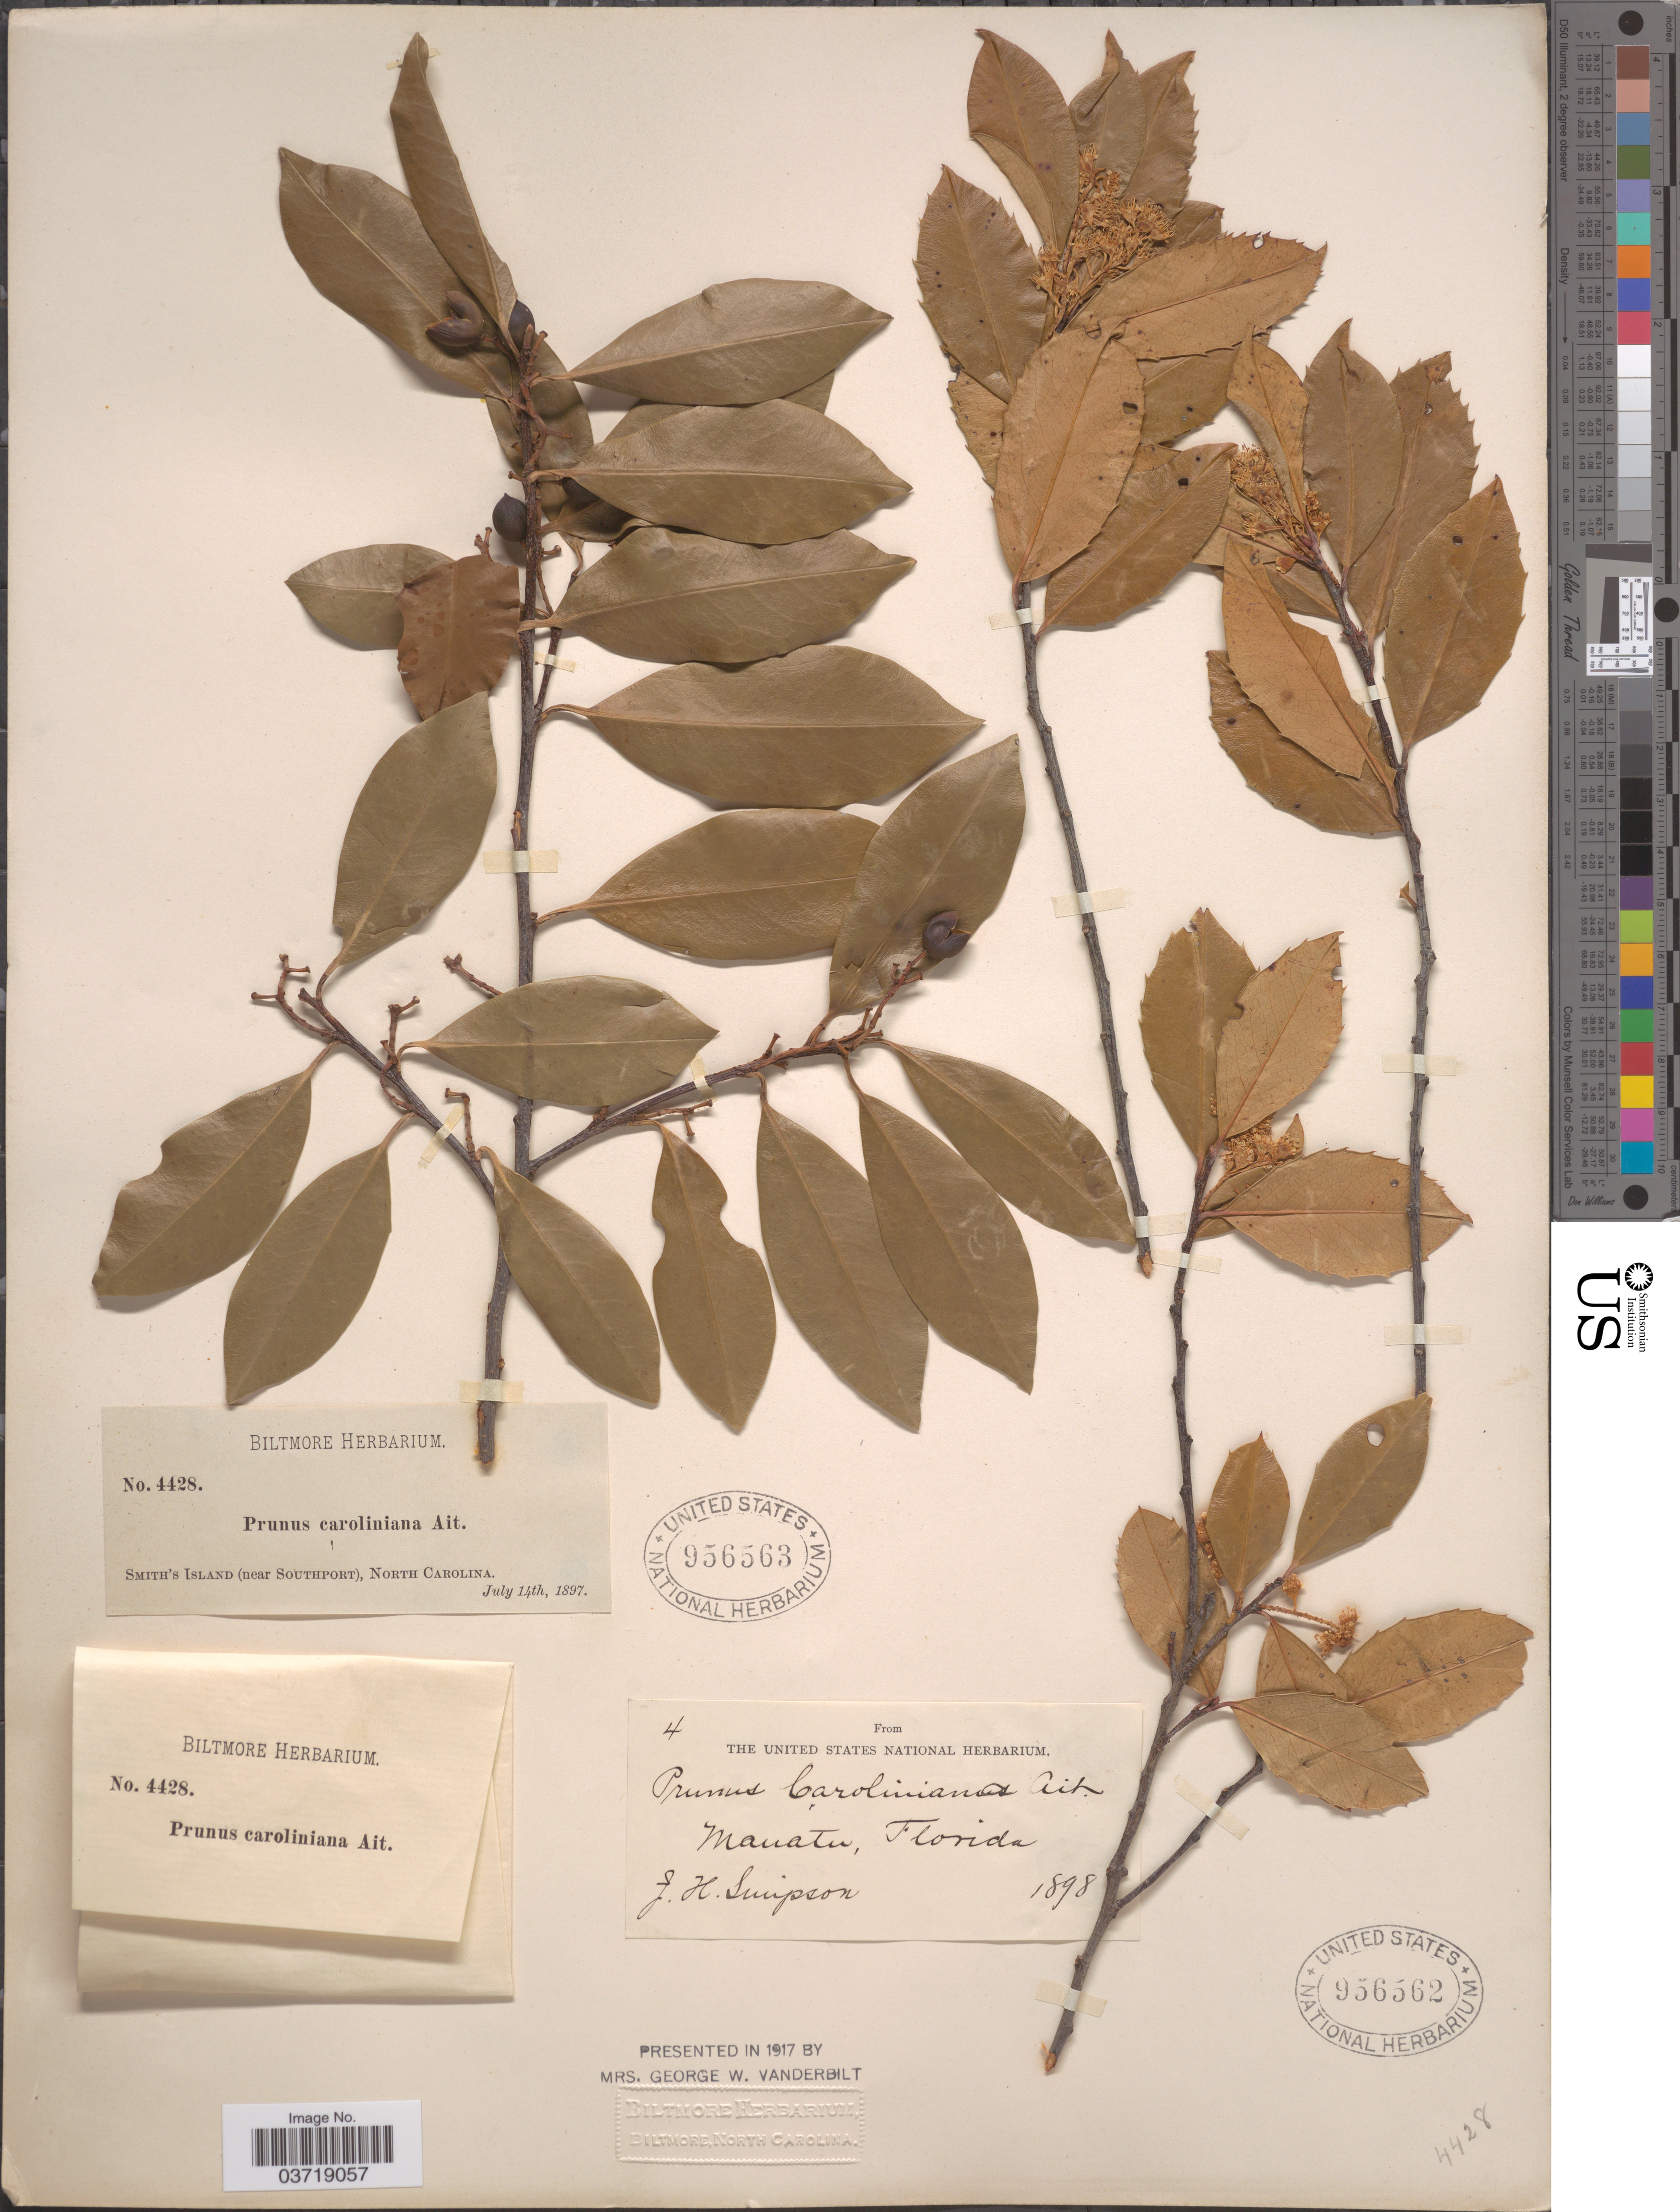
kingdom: Plantae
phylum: Tracheophyta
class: Magnoliopsida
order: Rosales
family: Rosaceae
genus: Prunus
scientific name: Prunus caroliniana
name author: (Mill.) Aiton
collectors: ex herb. Biltmore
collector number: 4428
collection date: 1897-07-14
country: United States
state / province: North Carolina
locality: Smith's Island (near Southport).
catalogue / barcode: US 956563